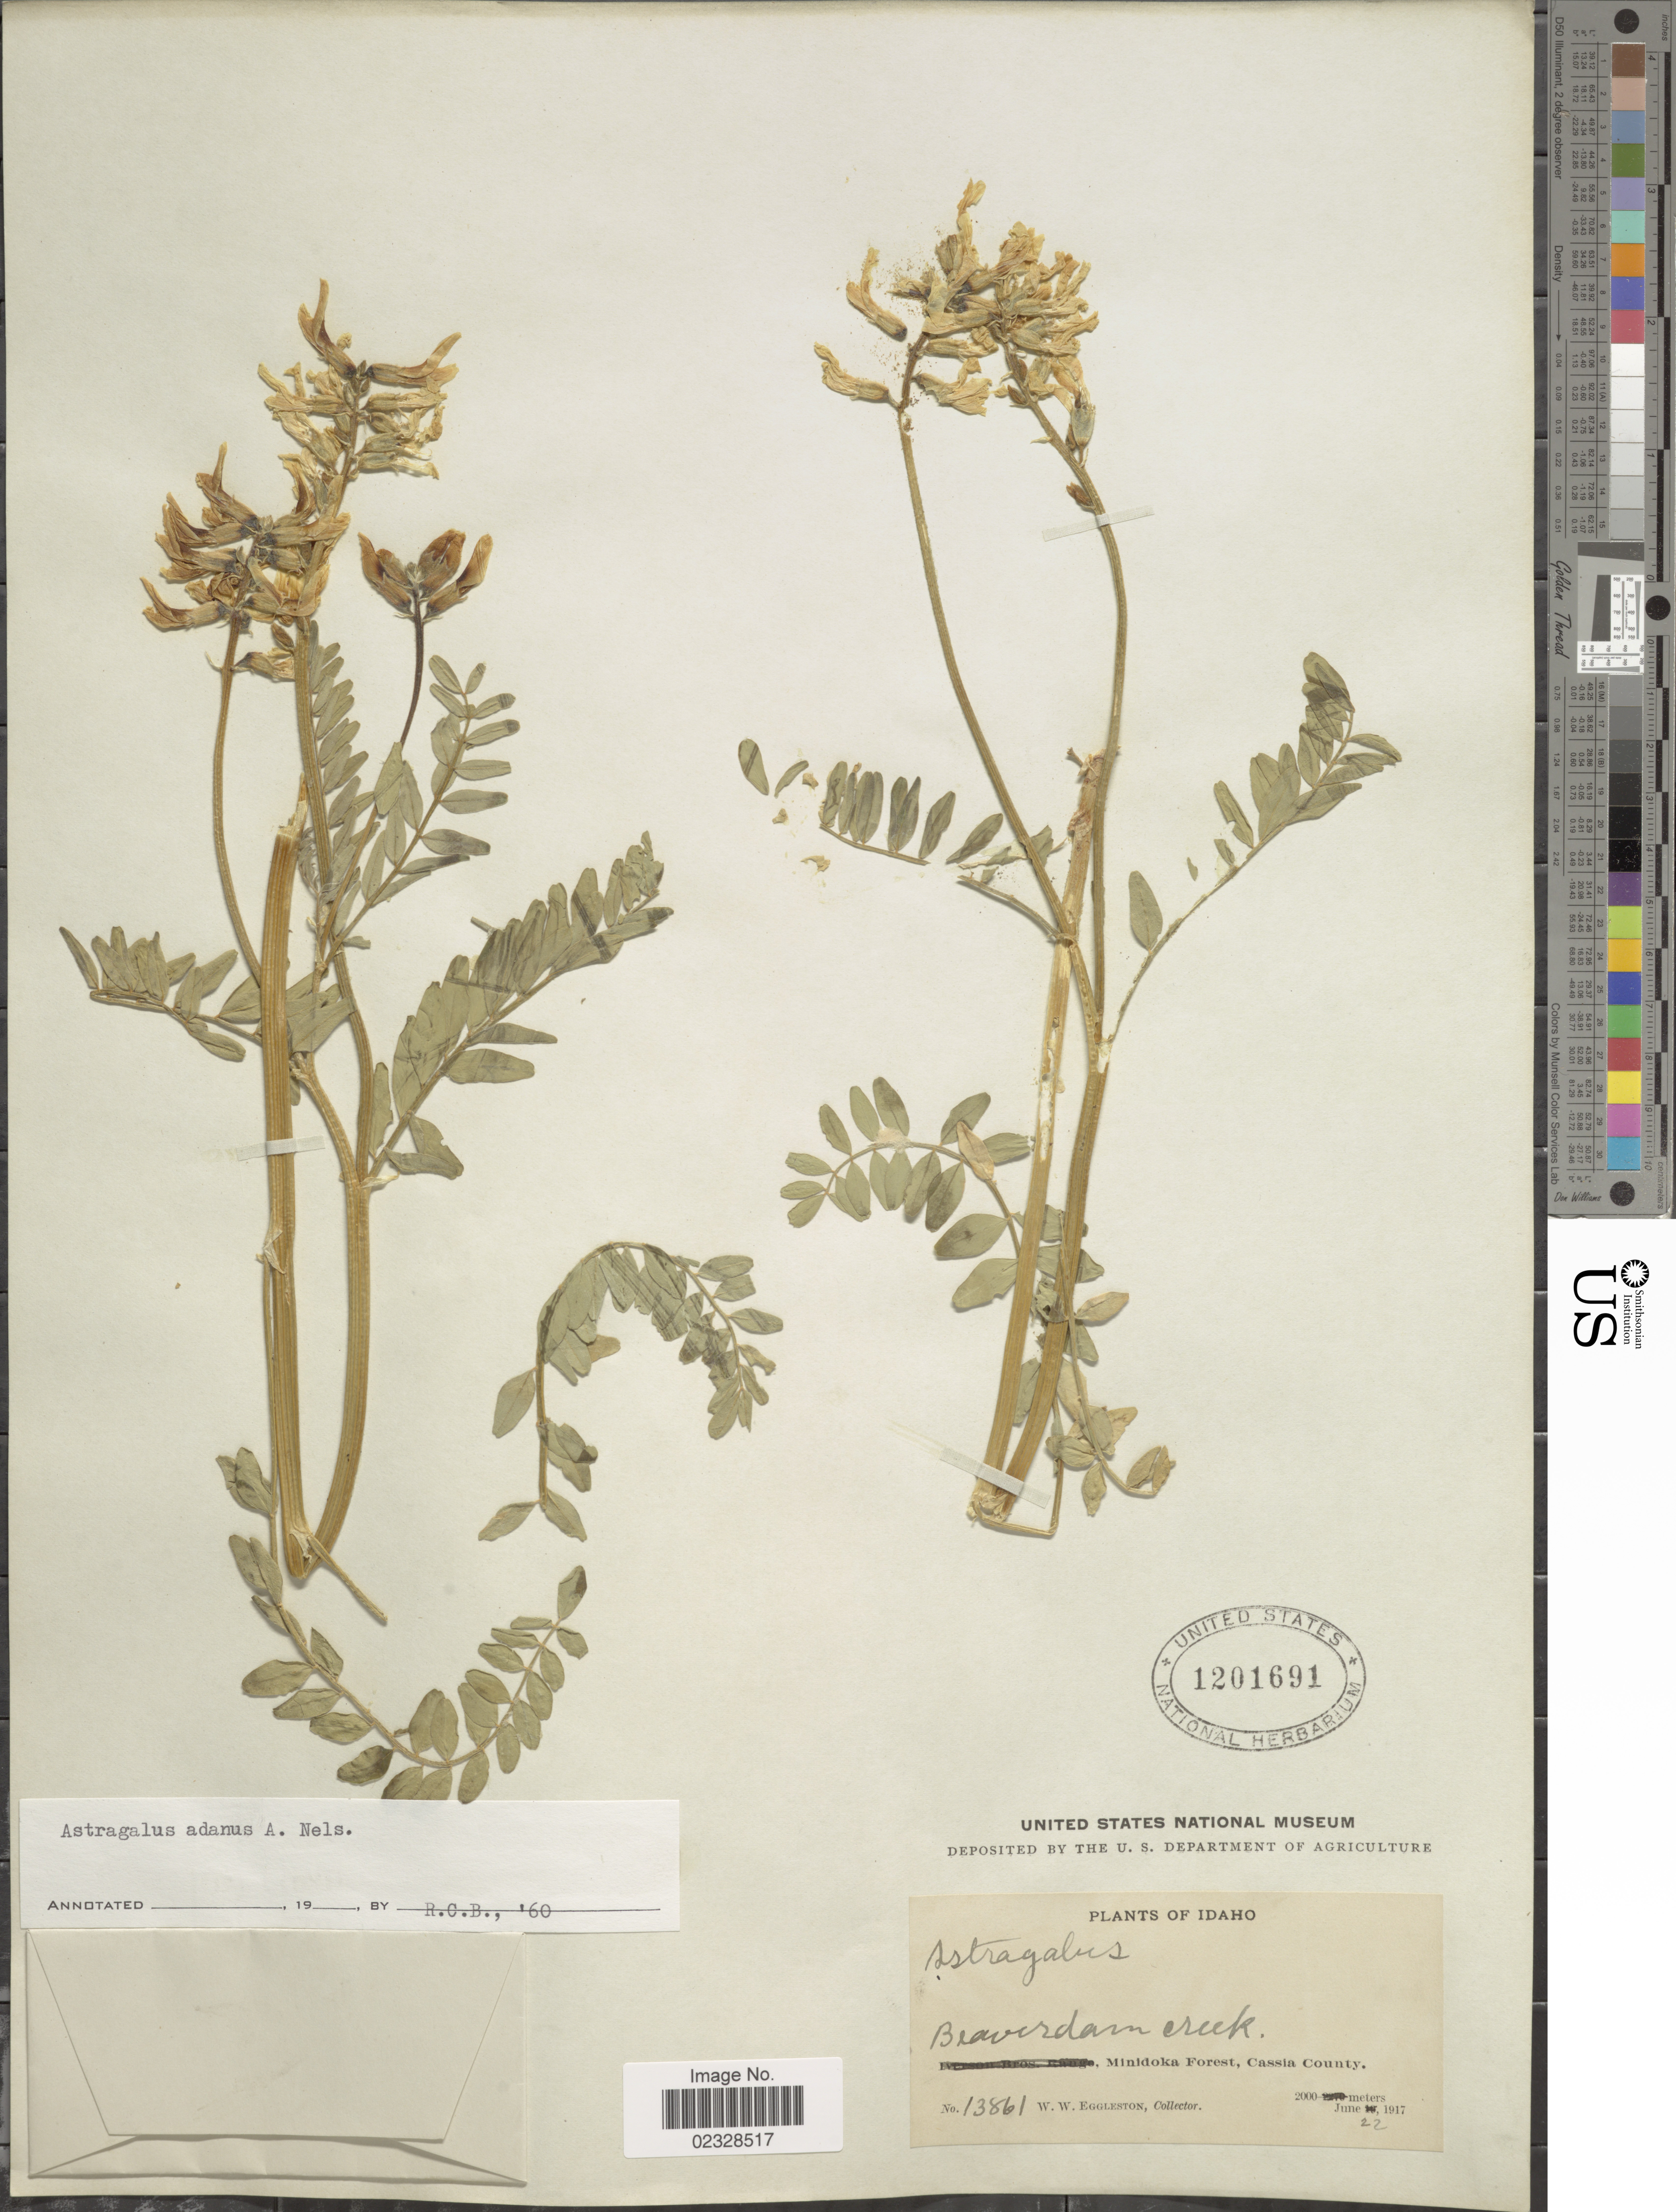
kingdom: Plantae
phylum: Tracheophyta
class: Magnoliopsida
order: Fabales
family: Fabaceae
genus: Astragalus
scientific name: Astragalus adanus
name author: A. Nelson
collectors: W. W. Eggleston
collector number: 13861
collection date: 1917-06-22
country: United States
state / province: Idaho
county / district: Cassia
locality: Beaverdam Creek. Minidoka Foest, Cassia County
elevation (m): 2000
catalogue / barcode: US 1201691